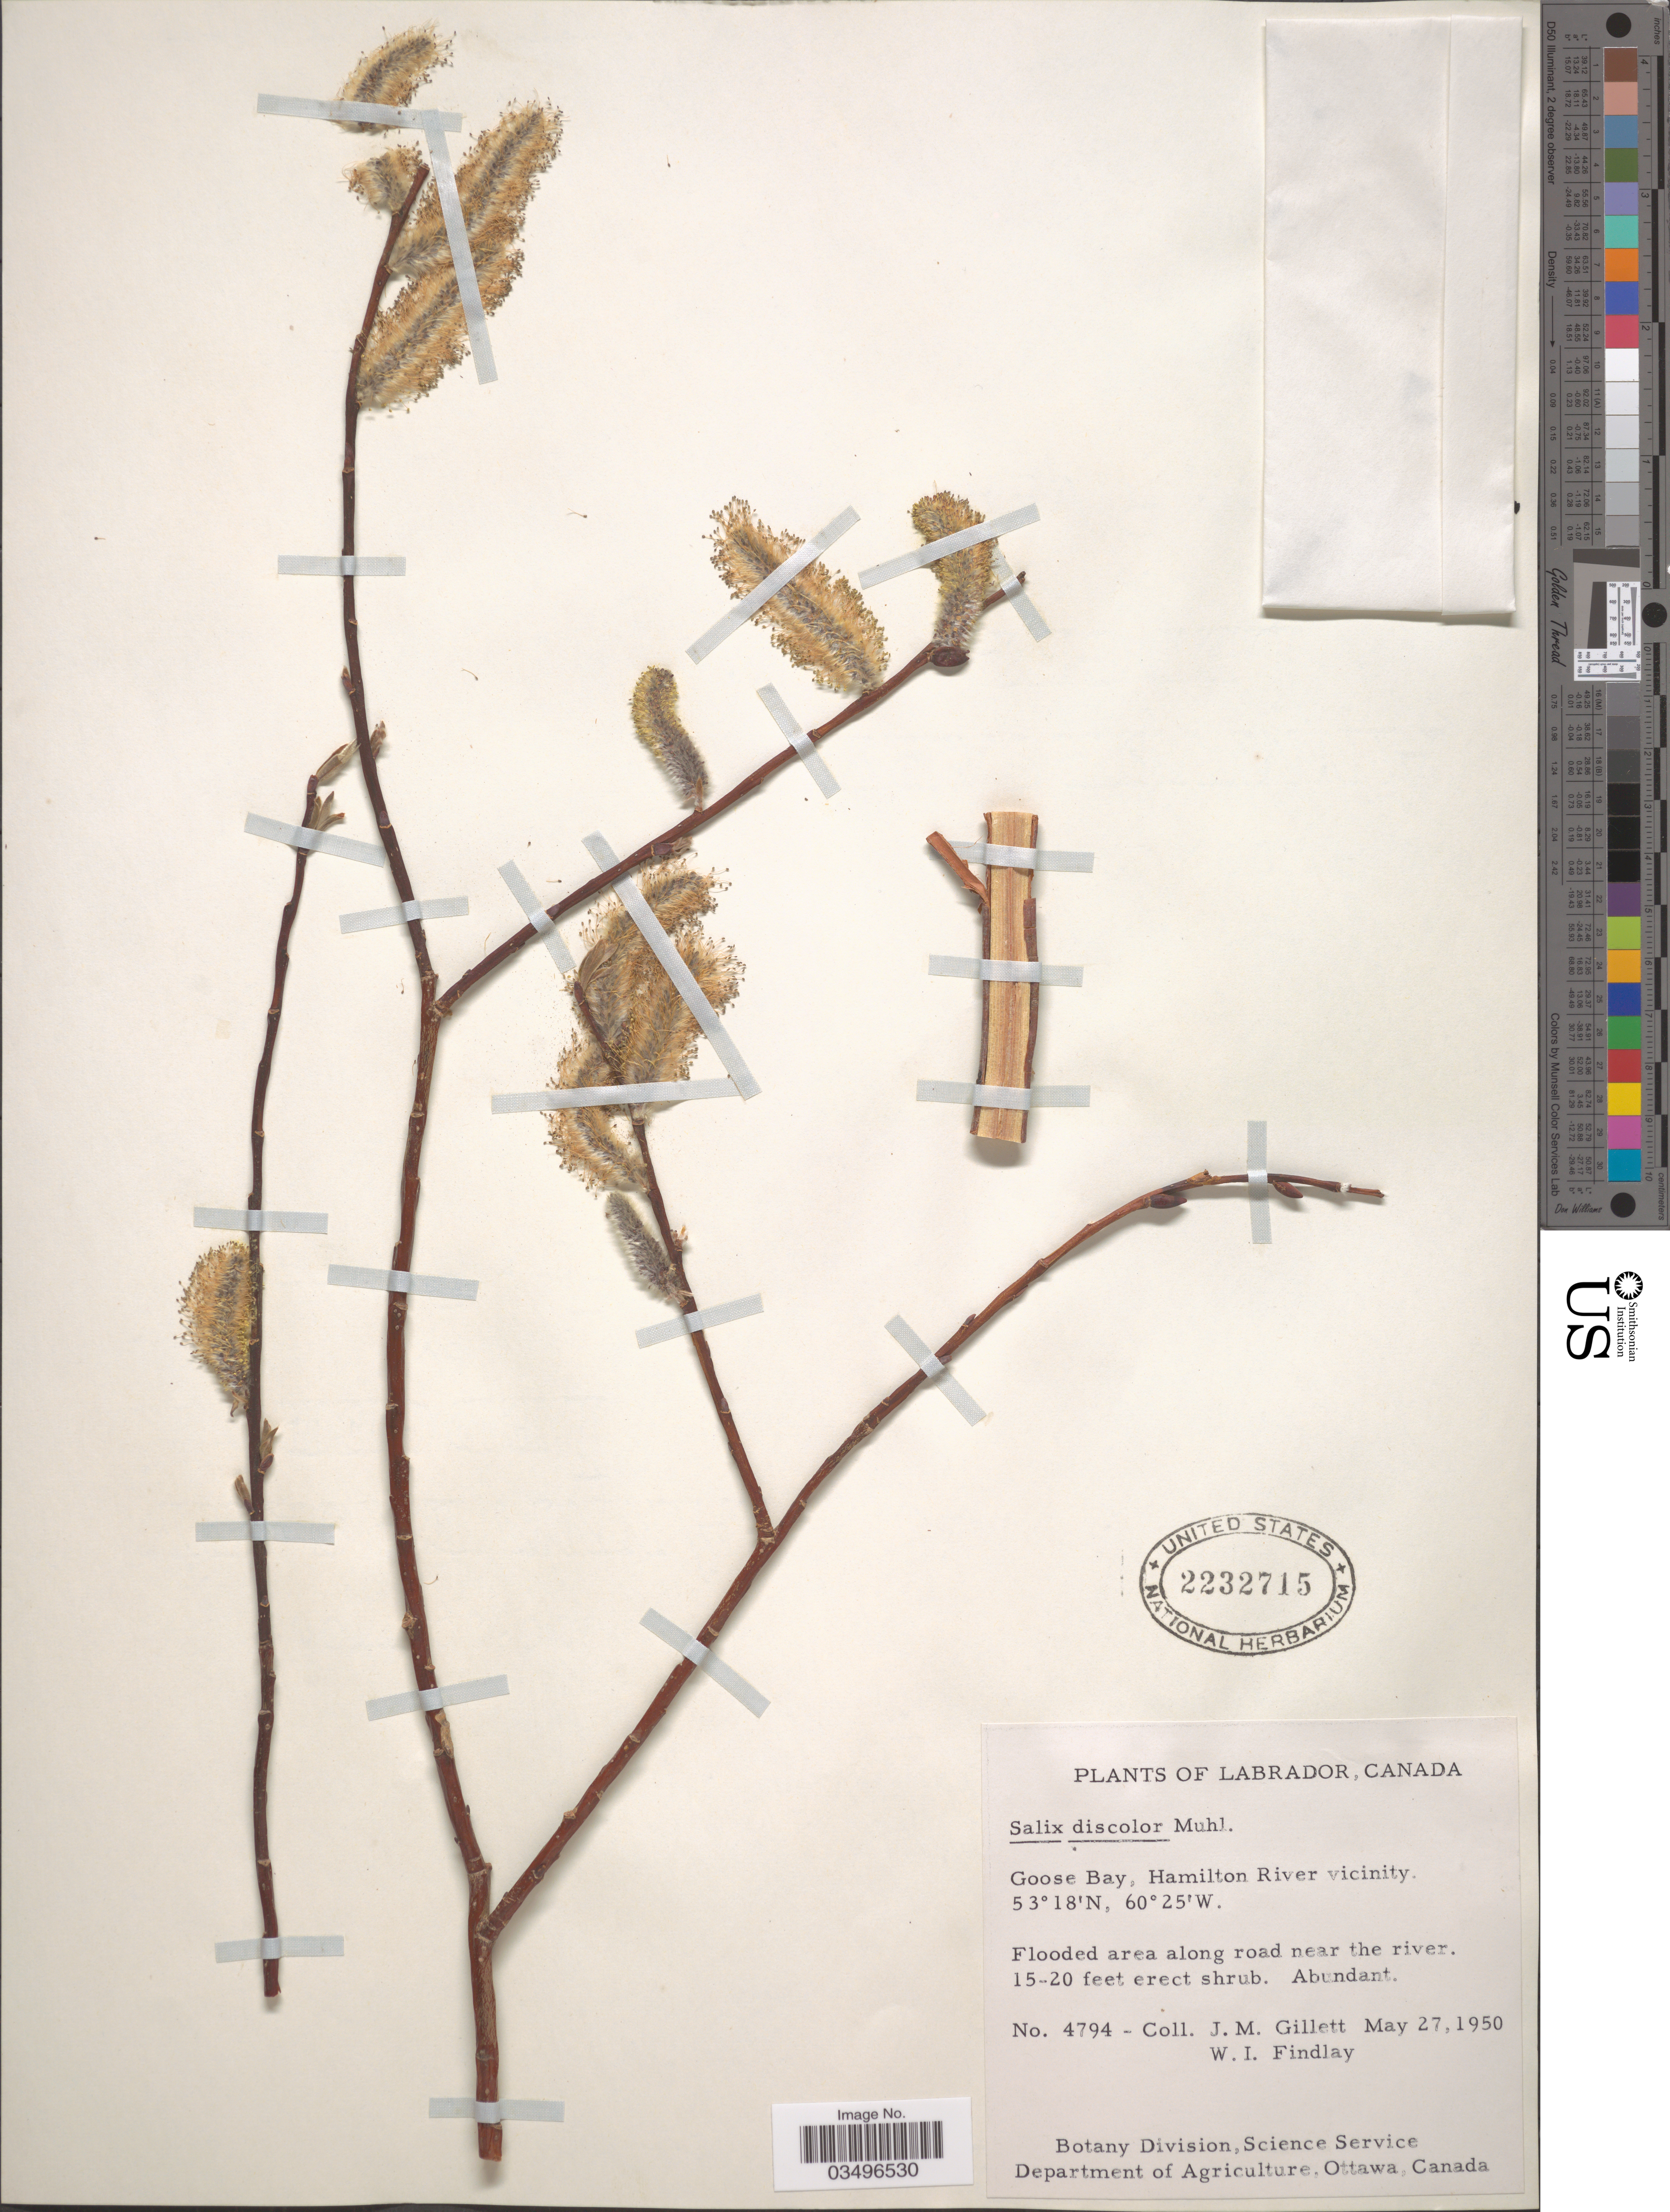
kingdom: Plantae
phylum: Tracheophyta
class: Magnoliopsida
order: Malpighiales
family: Salicaceae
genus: Salix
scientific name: Salix discolor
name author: Muhl.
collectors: J. M. Gillett & W. Findlay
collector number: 4794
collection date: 1950-05-27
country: Canada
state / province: Newfoundland and Labrador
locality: Labrador. Goose Bay, Hamilton River vicinity. Flooded area along road near the river.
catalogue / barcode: US 2232715